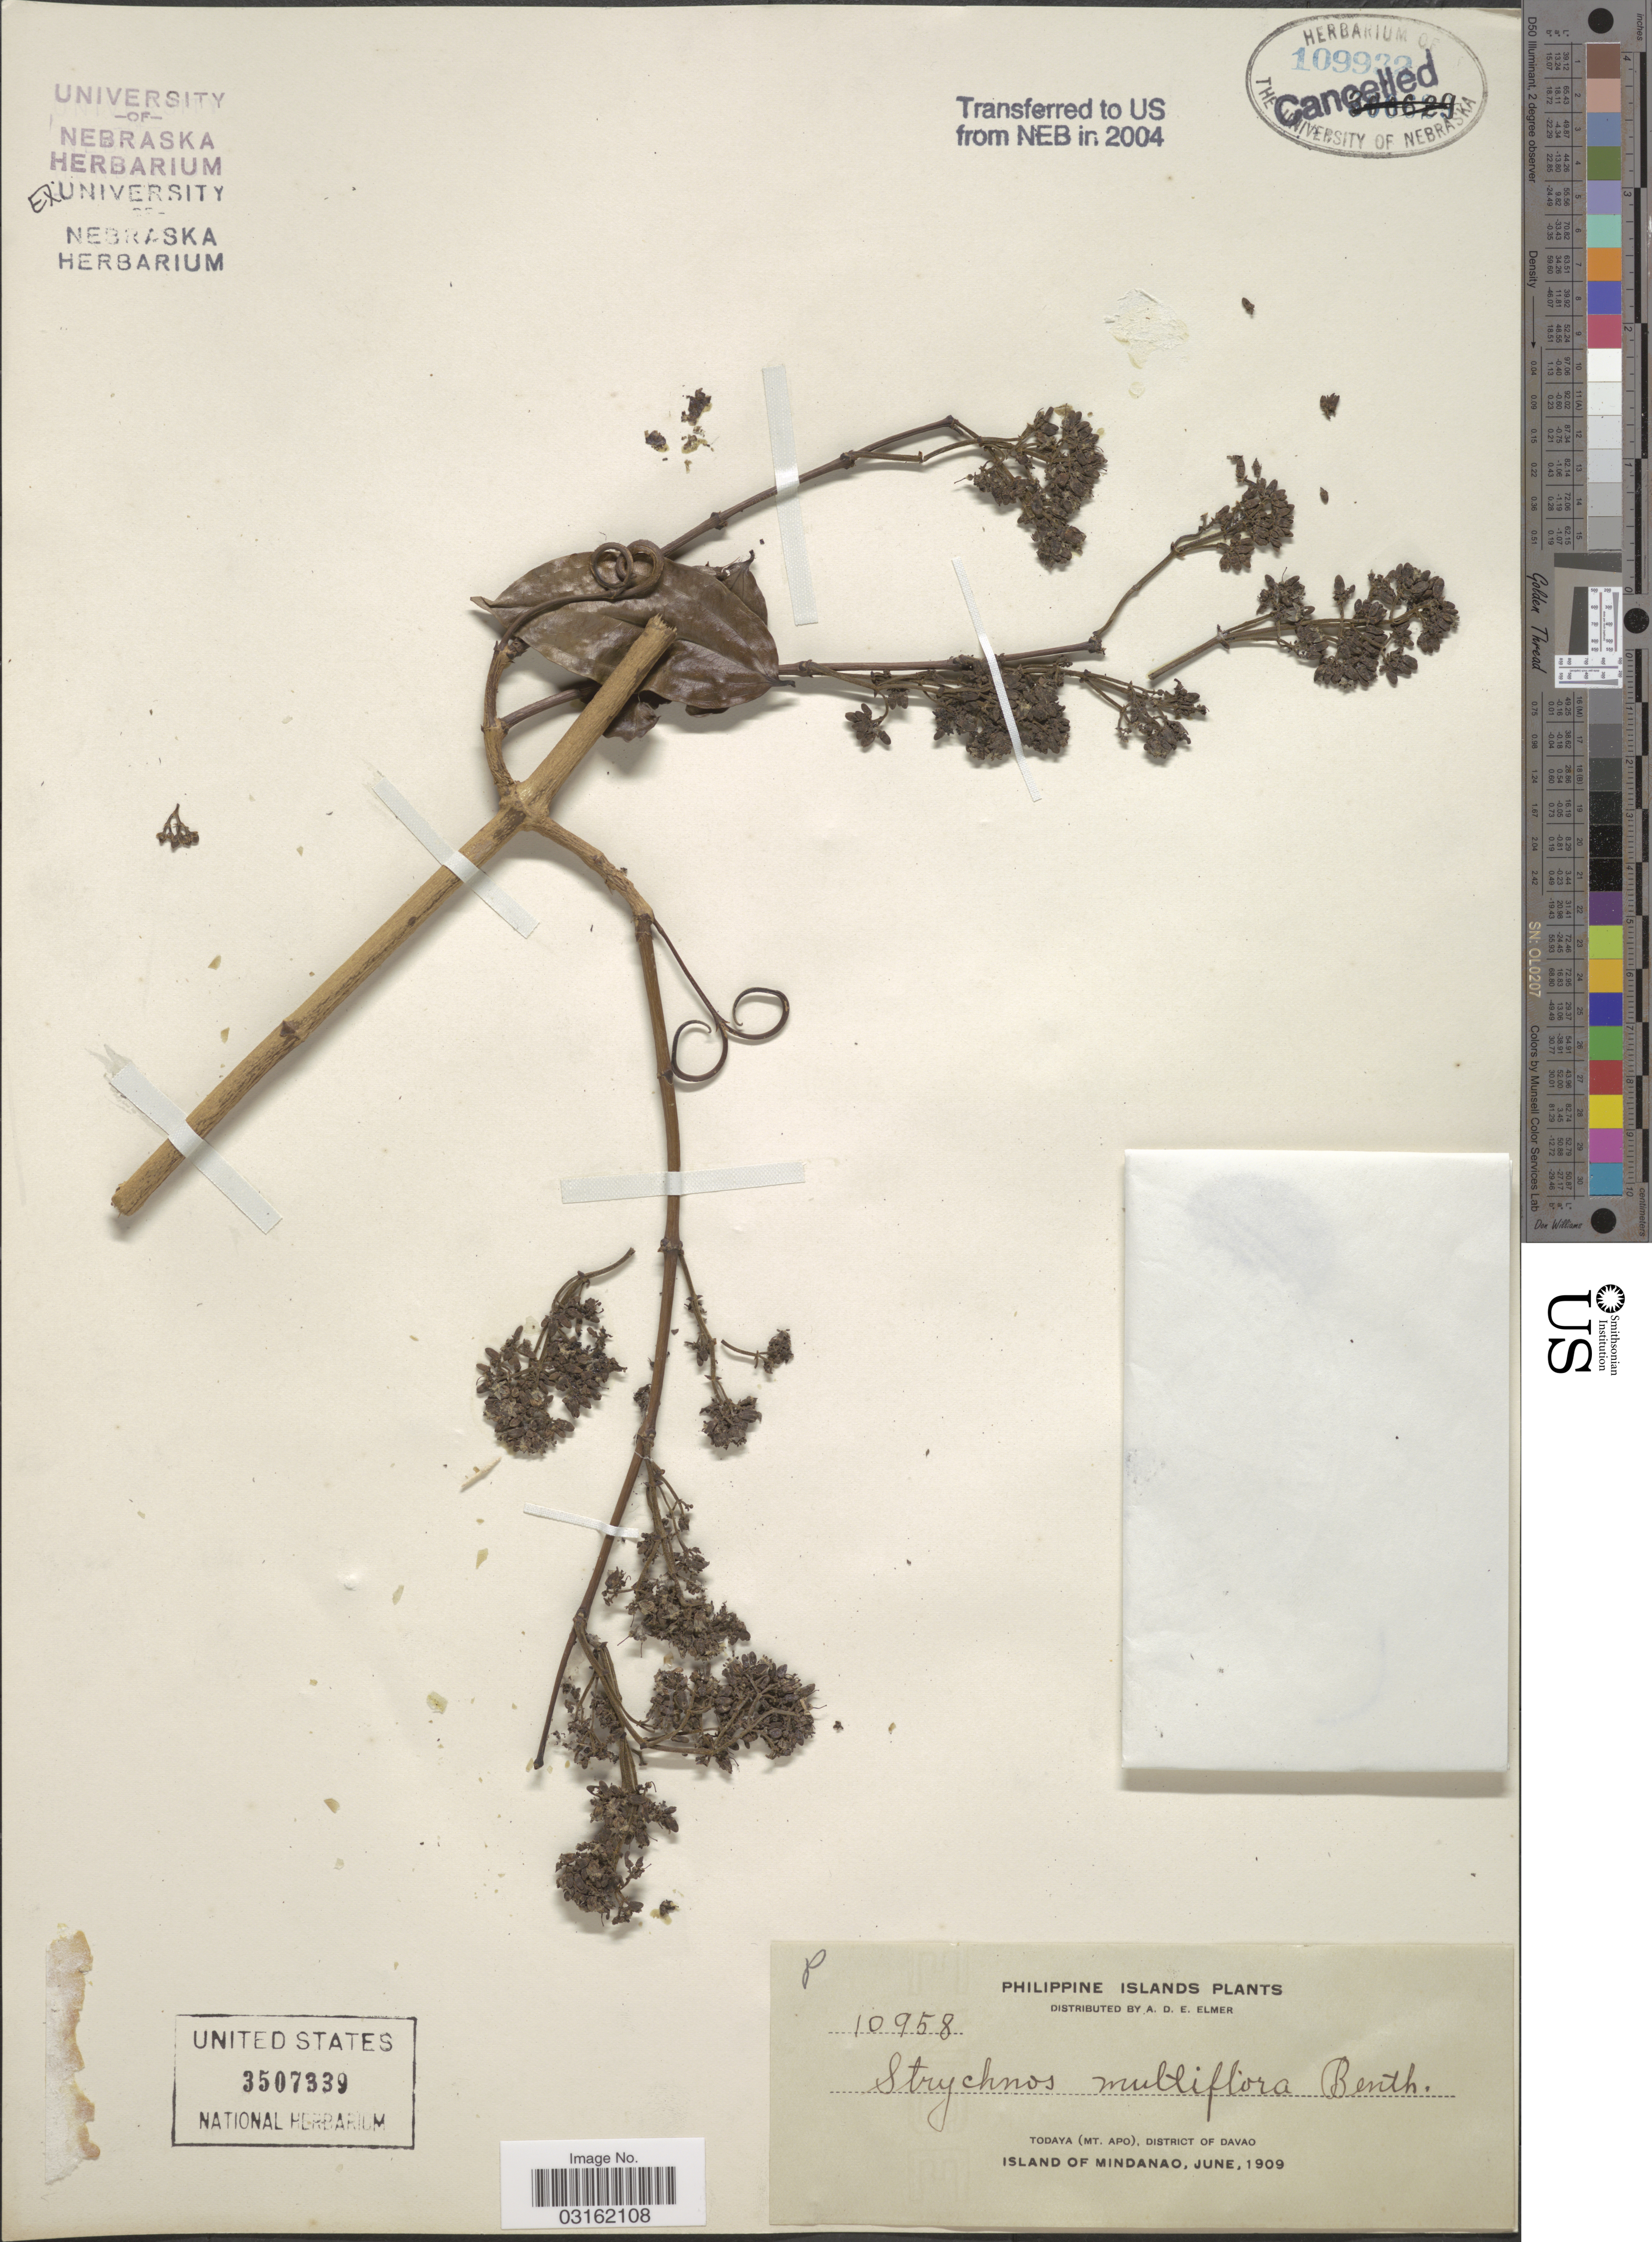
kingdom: Plantae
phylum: Tracheophyta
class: Magnoliopsida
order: Gentianales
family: Loganiaceae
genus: Strychnos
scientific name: Strychnos colubrina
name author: L.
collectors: A. D. E. Elmer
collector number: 10958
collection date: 1909-06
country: Philippines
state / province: Davao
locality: Philippine Islands, Todaya (Mt. Apo), District of Davao, Island of Mindanao.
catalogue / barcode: US 3507339